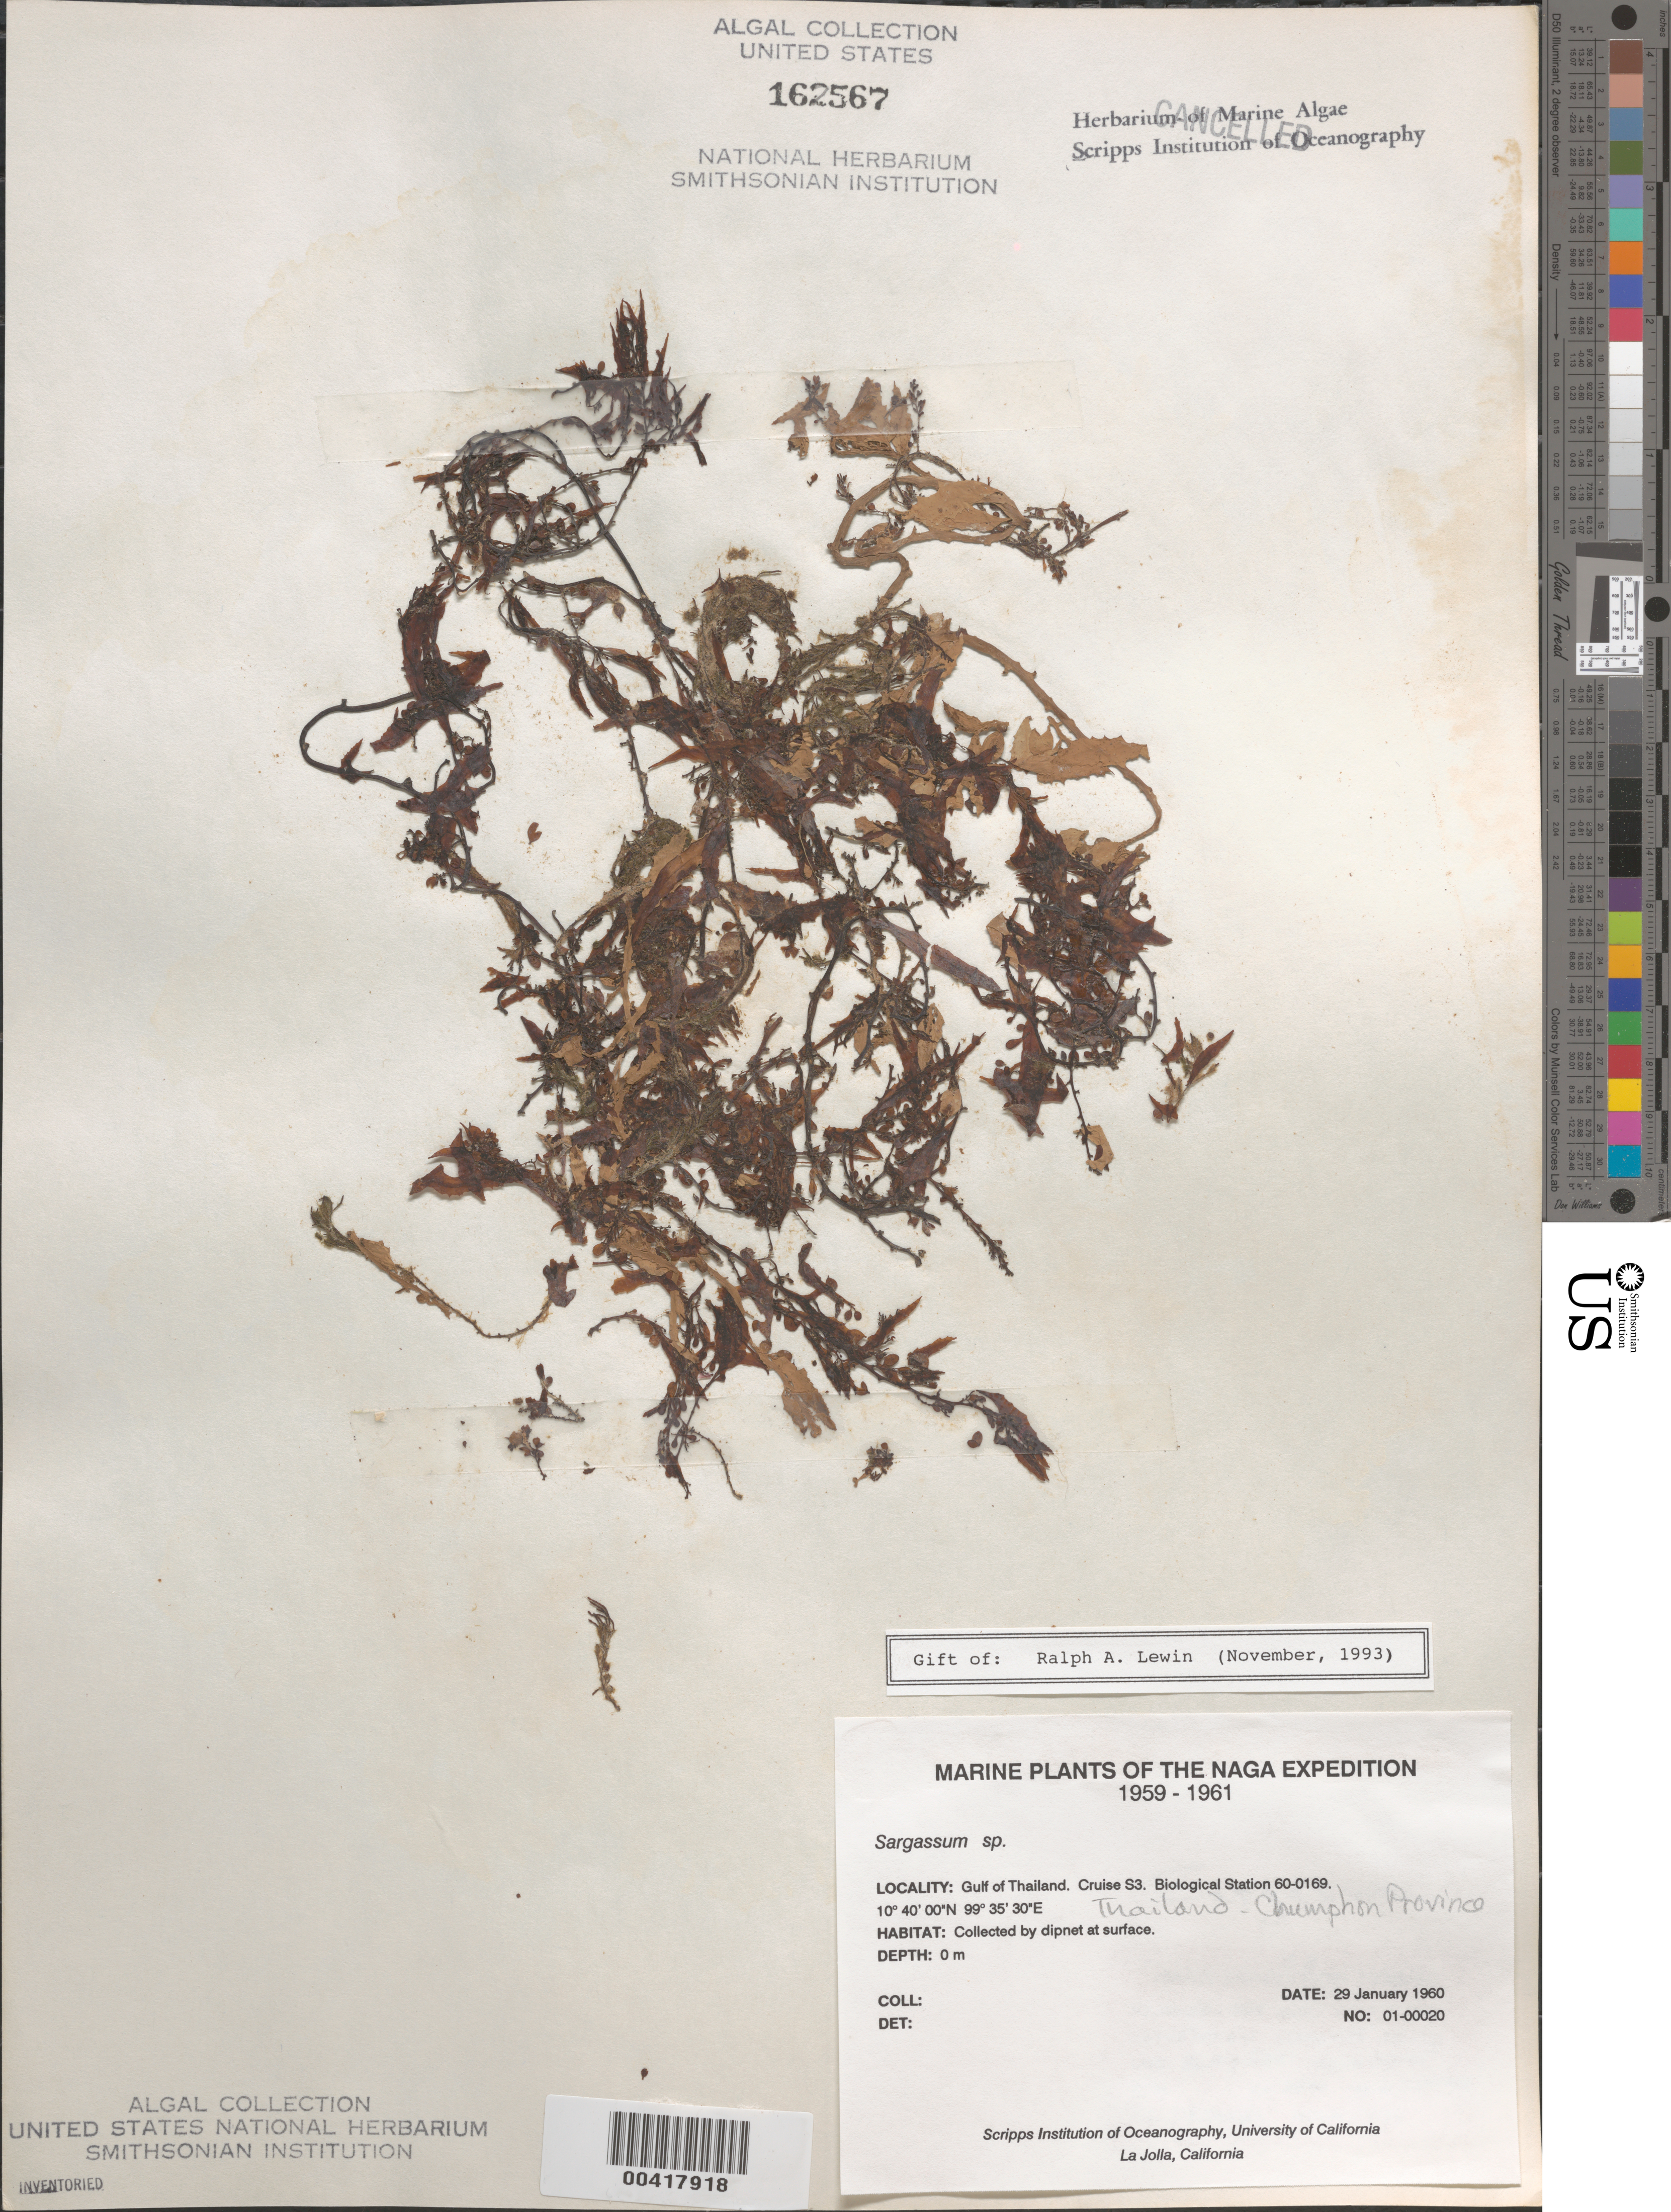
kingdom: Chromista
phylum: Ochrophyta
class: Phaeophyceae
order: Fucales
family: Sargassaceae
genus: Sargassum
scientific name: Sargassum sp.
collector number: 01-00020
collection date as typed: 29 Jan 1960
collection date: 1960-01-29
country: Thailand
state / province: Chumpon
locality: Gulf of Thailand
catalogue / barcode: US 162567